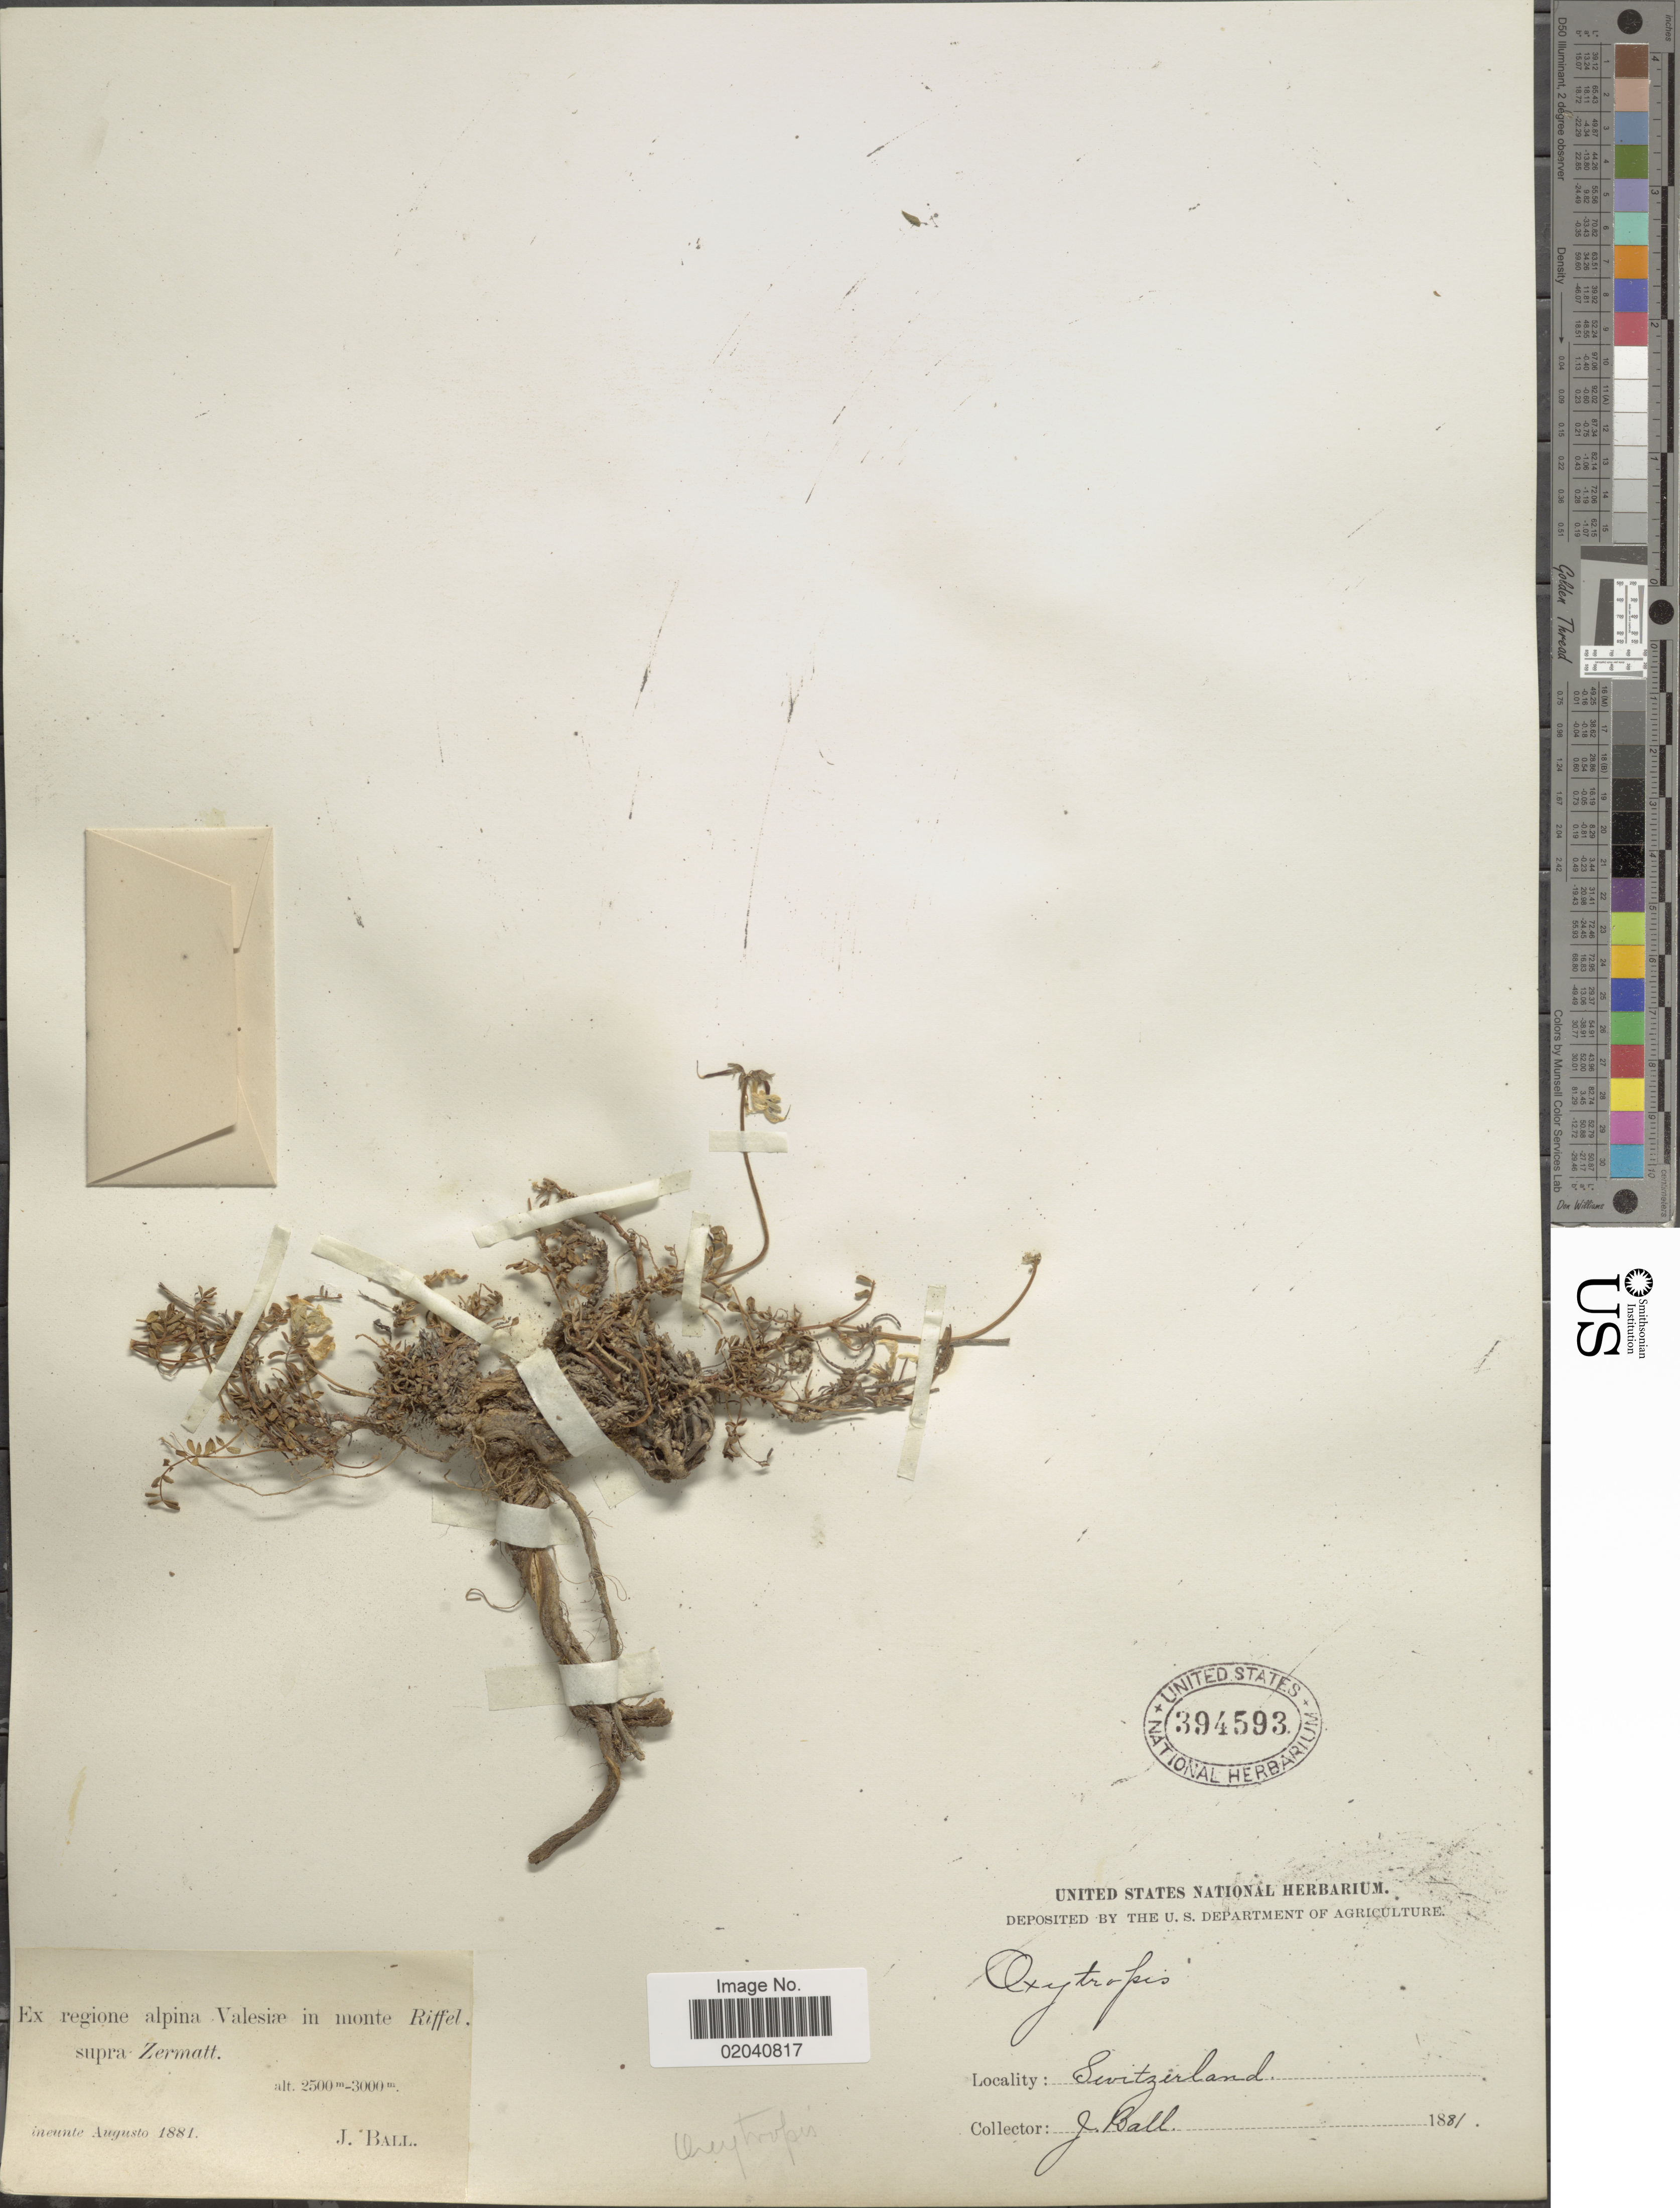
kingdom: Plantae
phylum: Tracheophyta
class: Magnoliopsida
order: Fabales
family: Fabaceae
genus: Oxytropis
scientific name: Oxytropis sp.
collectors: J. Ball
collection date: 1881-08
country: Switzerland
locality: Regione alpina Valesiæ in monte Riffel supra Zermatt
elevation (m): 2500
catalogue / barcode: US 394593